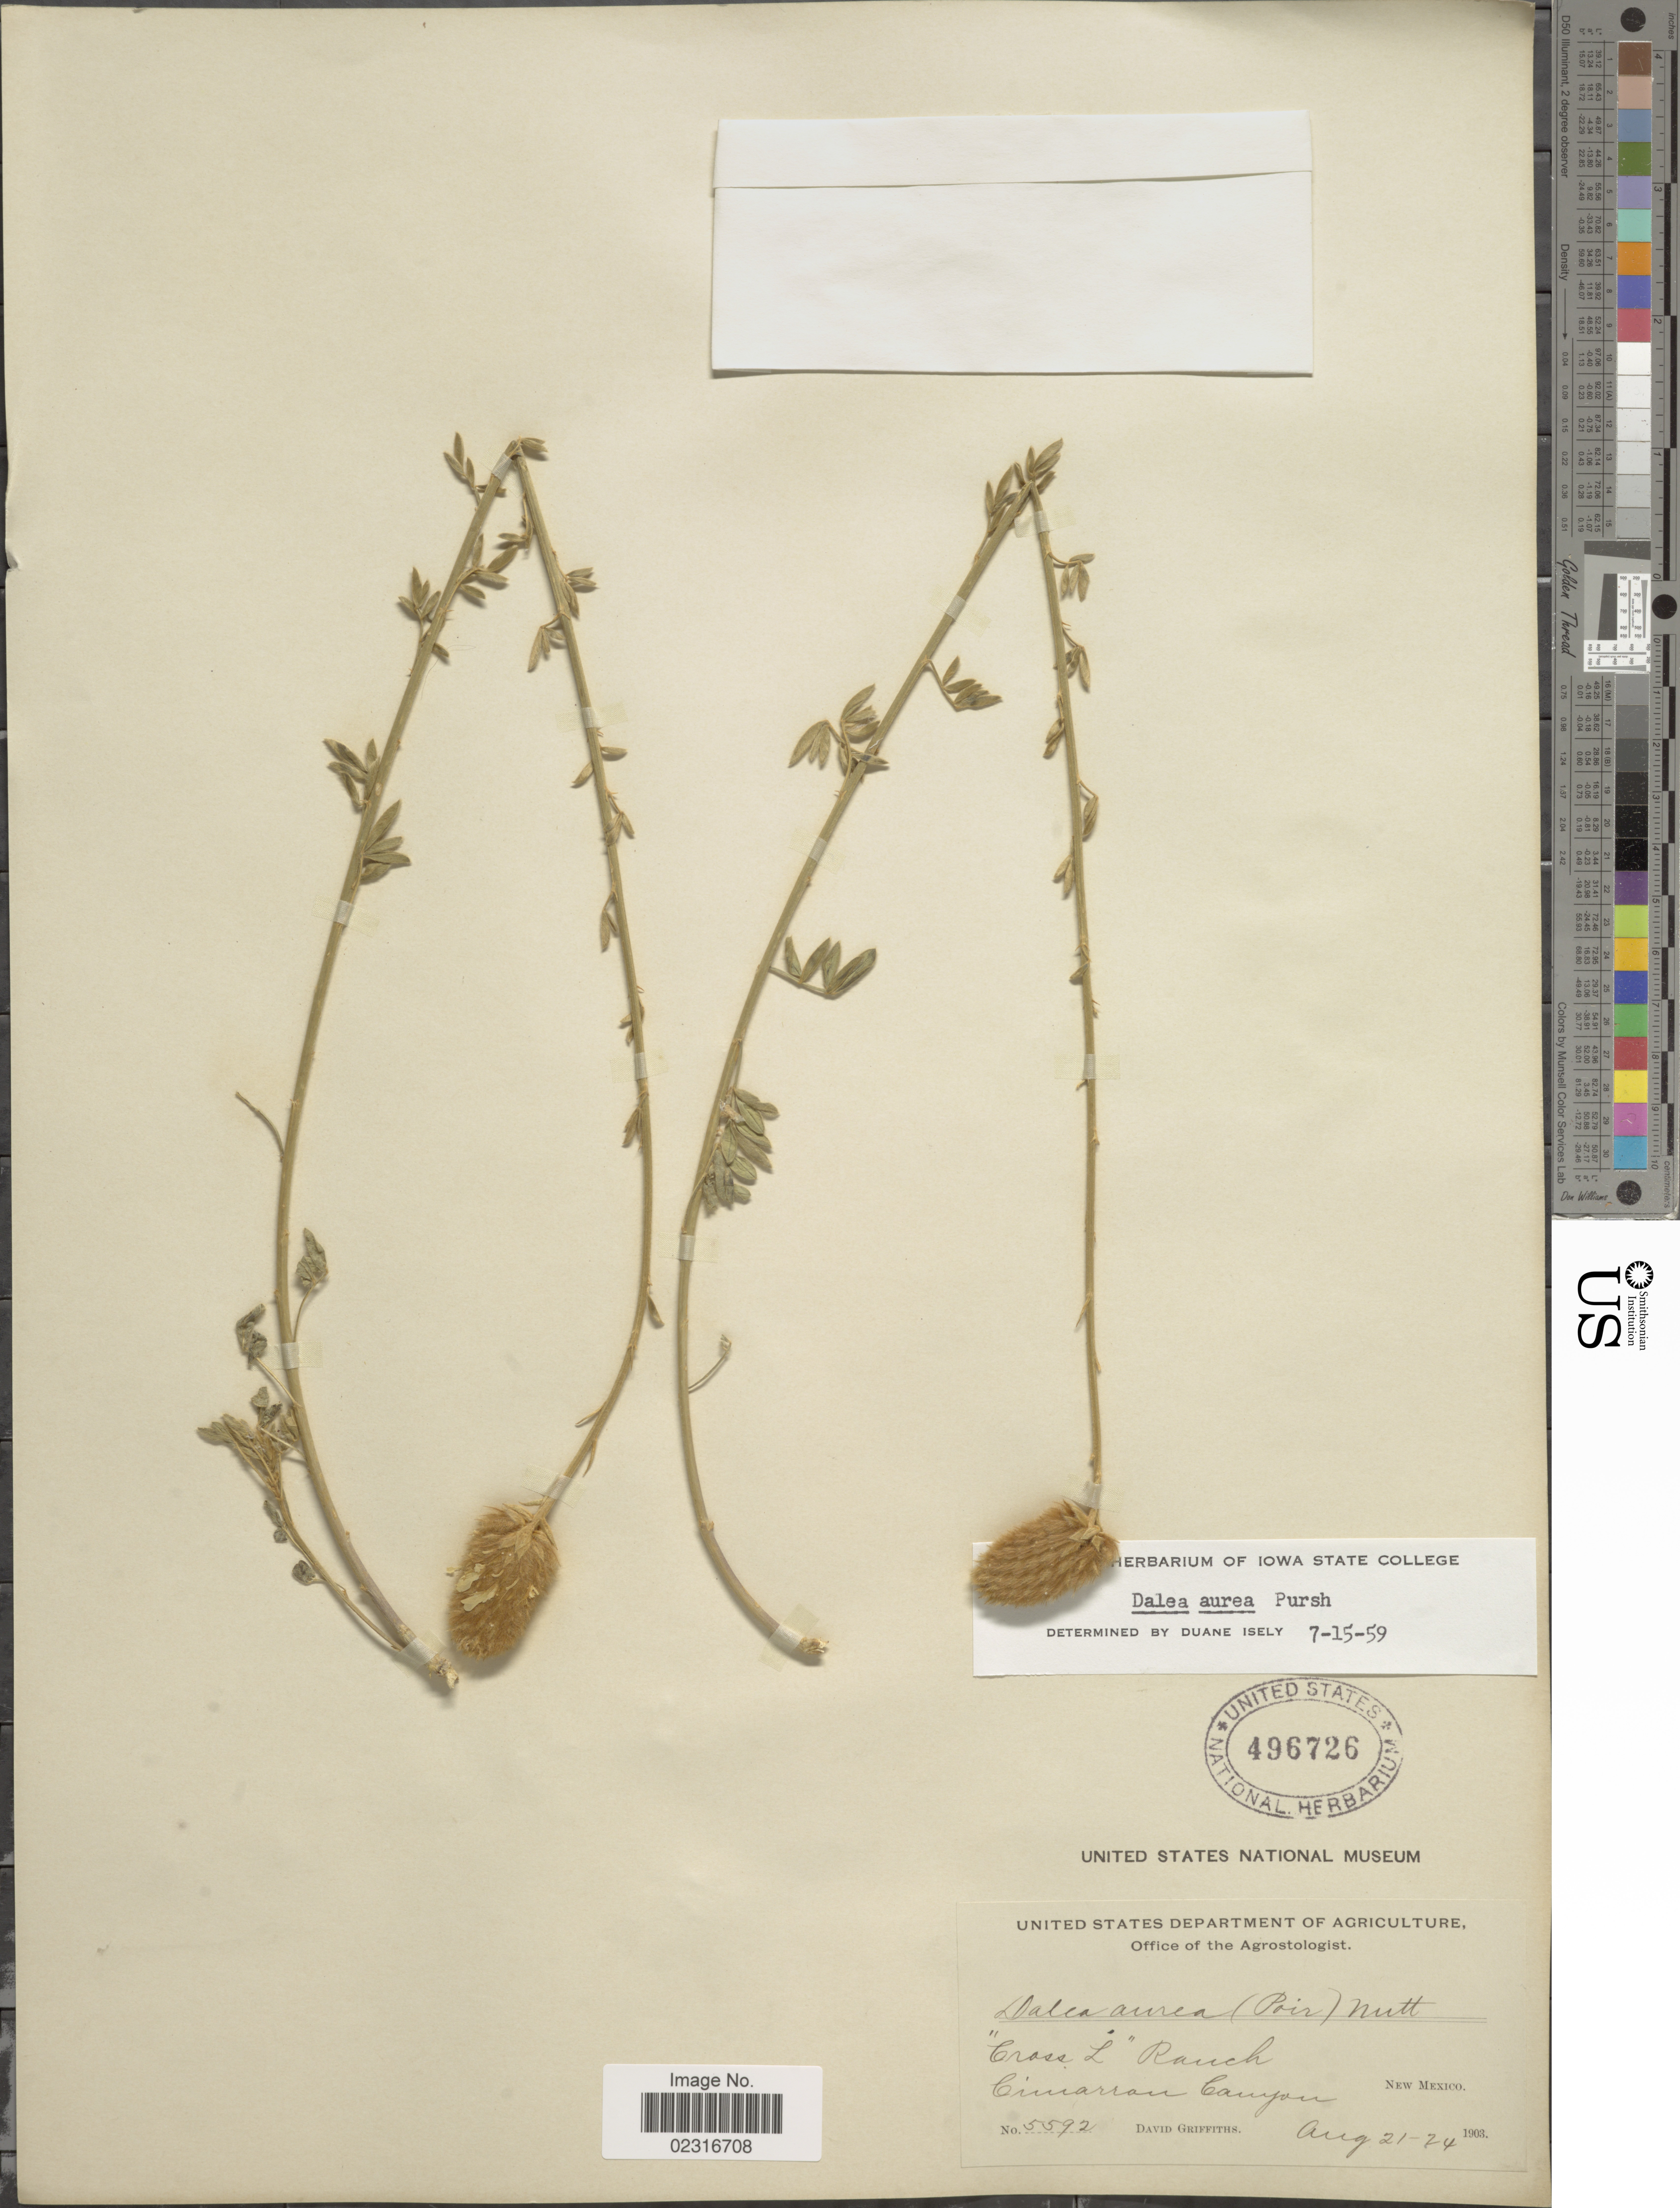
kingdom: Plantae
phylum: Tracheophyta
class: Magnoliopsida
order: Fabales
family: Fabaceae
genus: Dalea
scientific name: Dalea aurea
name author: Nutt. ex Pursh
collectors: D. Griffiths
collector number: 5592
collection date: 1903-08-21/1903-08-24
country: United States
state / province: New Mexico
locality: Cross L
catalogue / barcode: US 496726